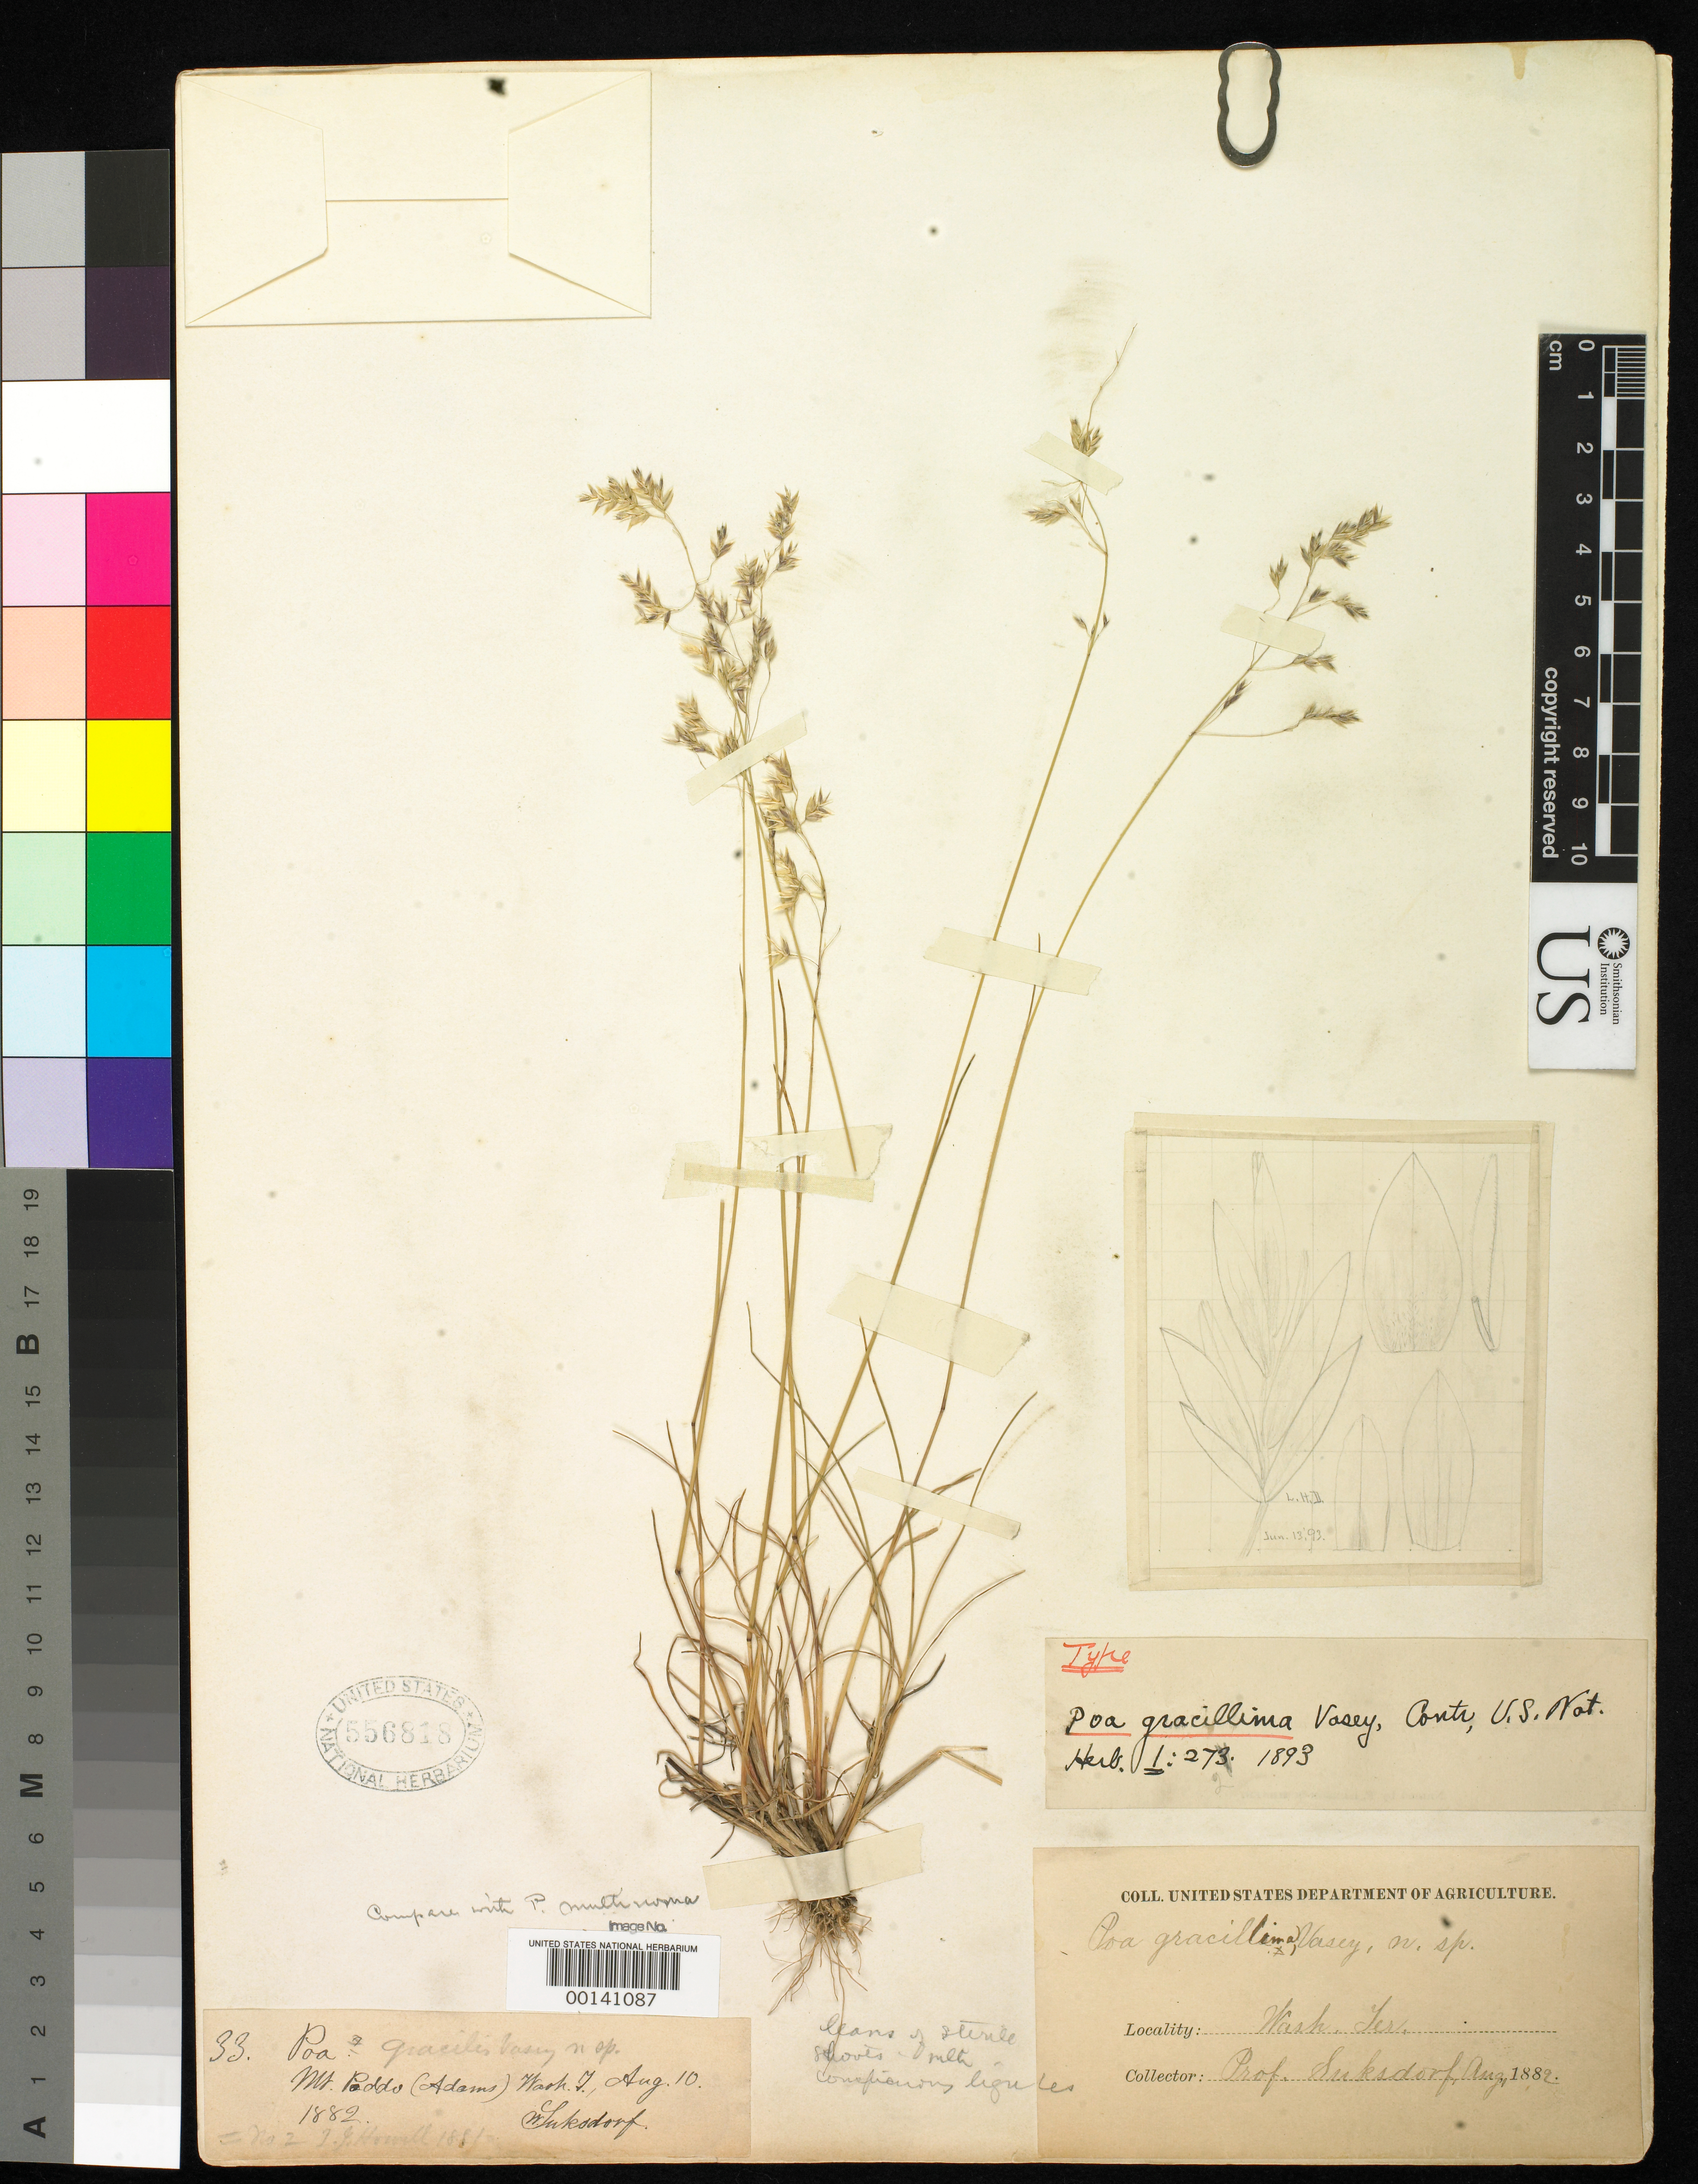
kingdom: Plantae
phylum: Tracheophyta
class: Liliopsida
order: Poales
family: Poaceae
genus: Poa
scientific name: Poa gracillima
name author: Vasey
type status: Isotype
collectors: W. N. Suksdorf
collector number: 33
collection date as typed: Aug 1882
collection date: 1882-08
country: United States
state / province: Washington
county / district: Yakima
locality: Mt. Adams.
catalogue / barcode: US 556818